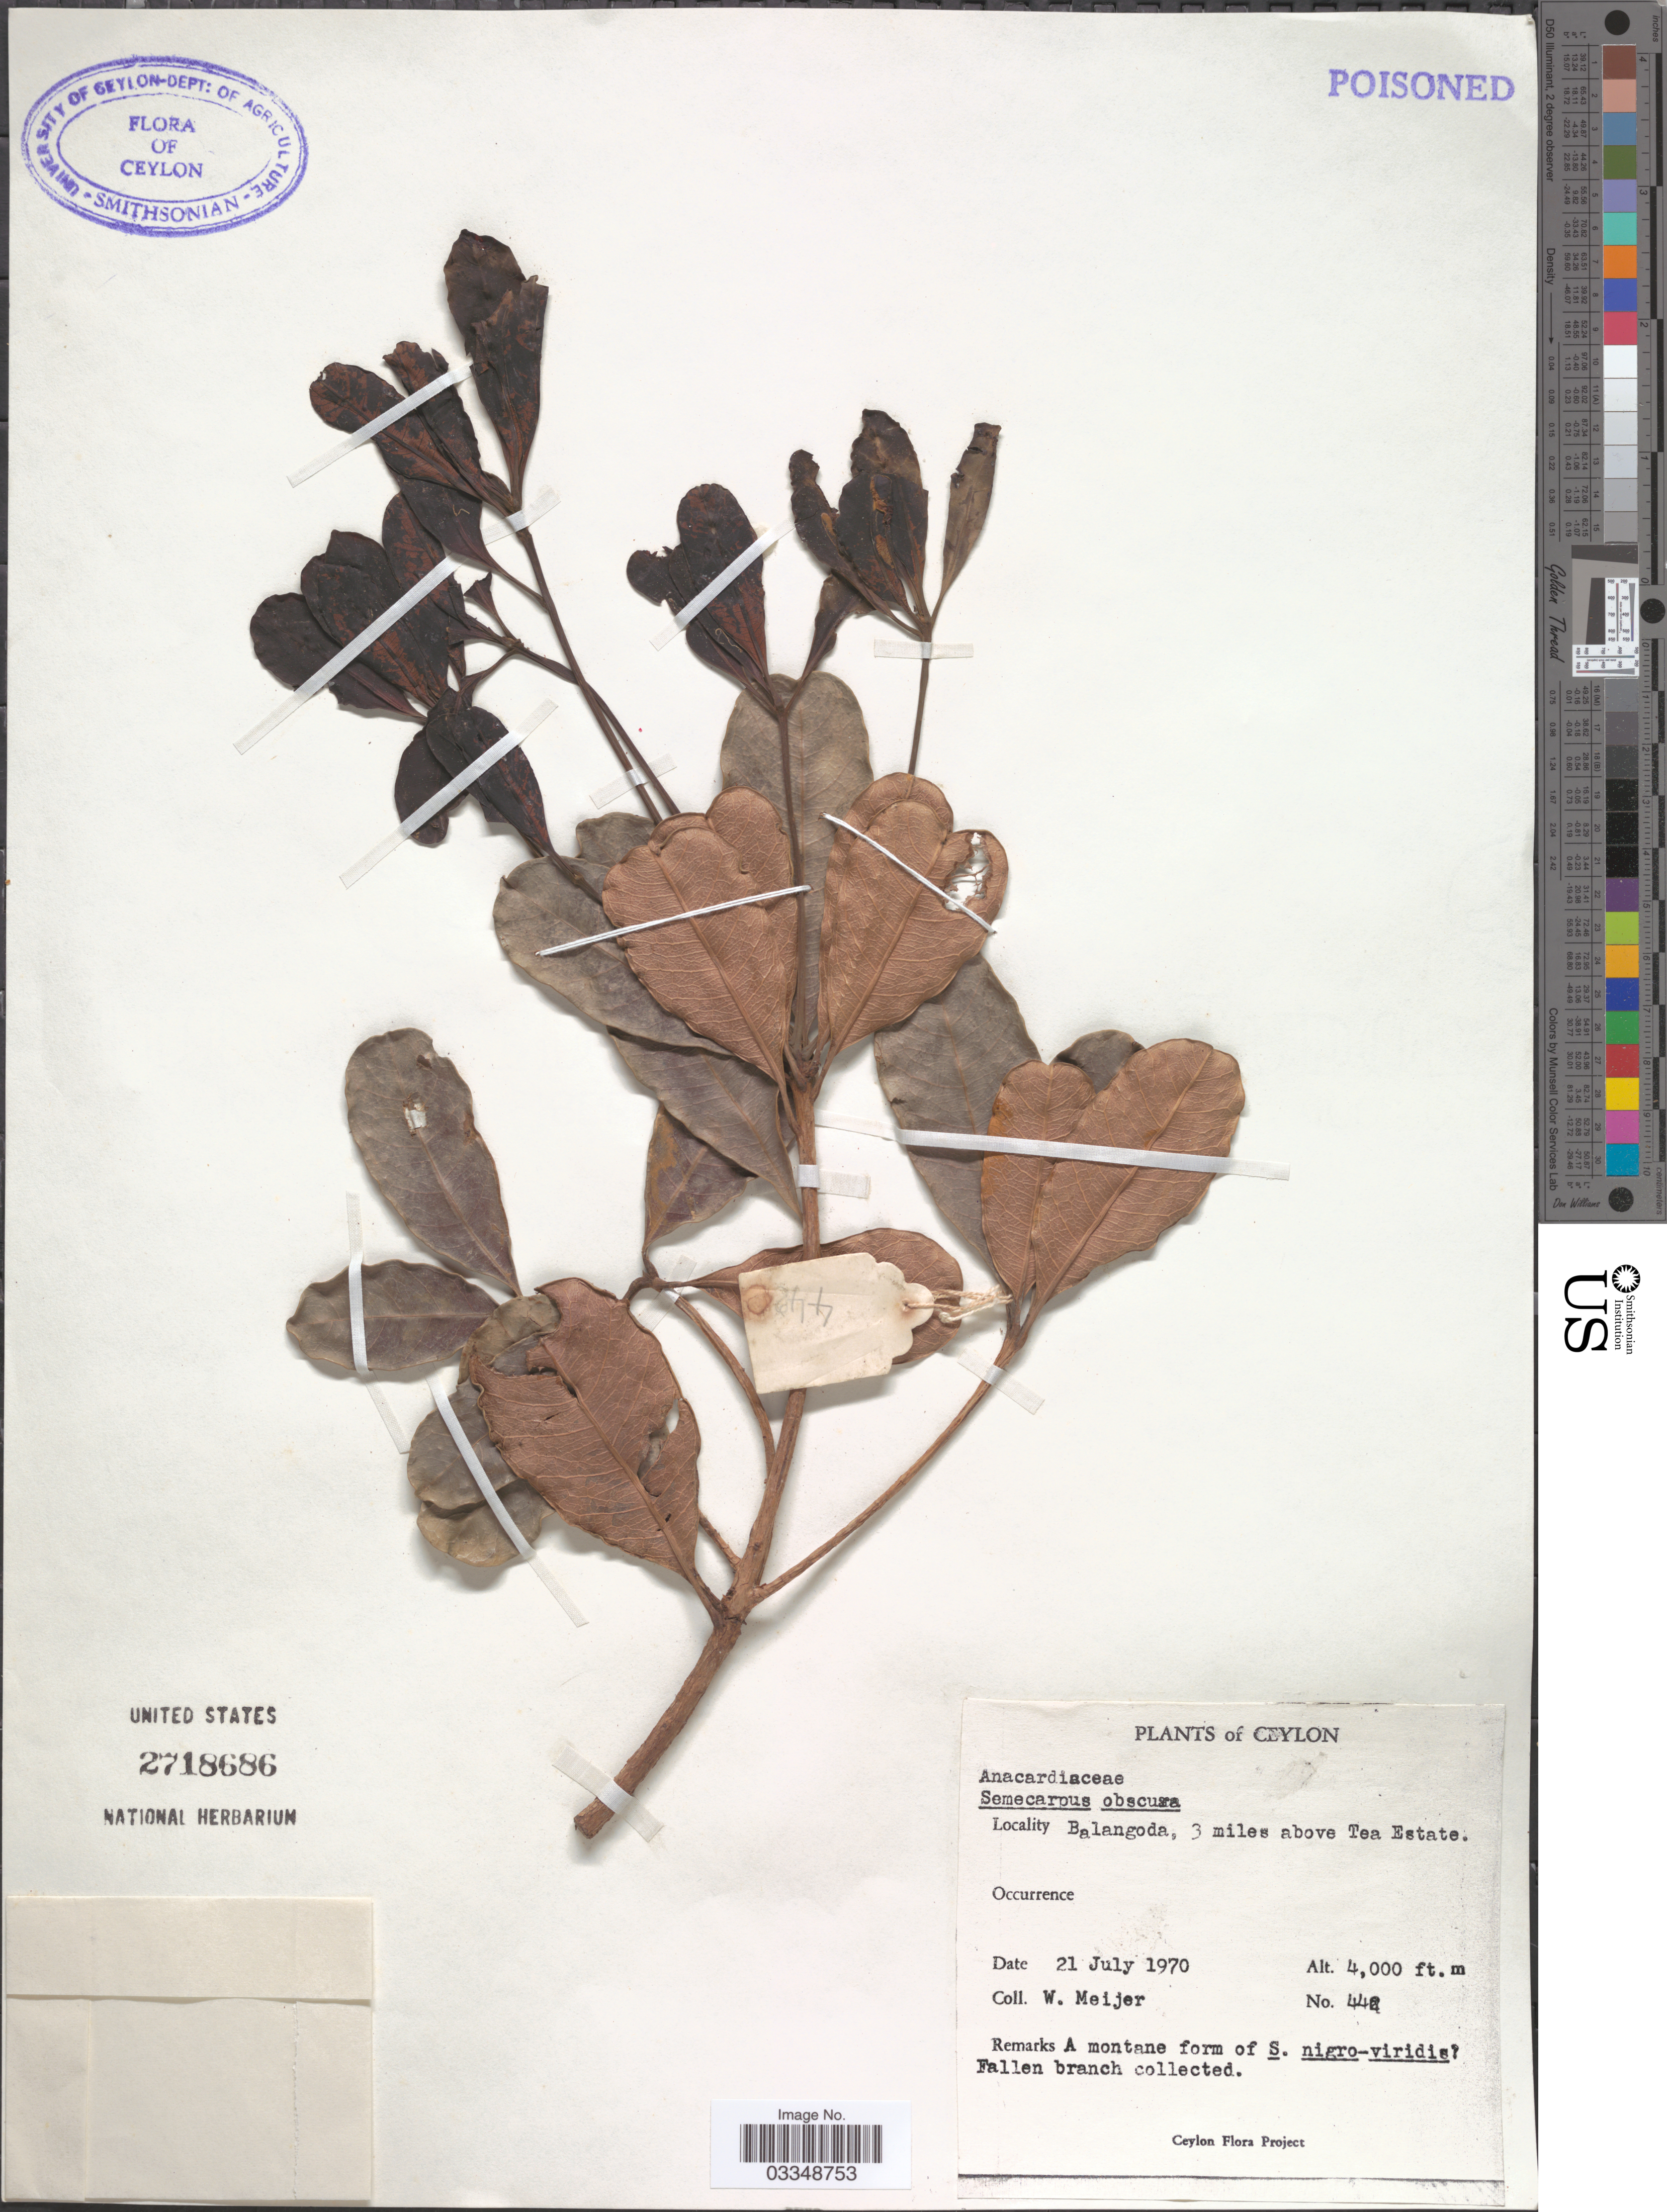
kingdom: Plantae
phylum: Tracheophyta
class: Magnoliopsida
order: Sapindales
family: Anacardiaceae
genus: Semecarpus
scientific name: Semecarpus obscurus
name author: Thwaites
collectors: W. Meijer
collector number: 442*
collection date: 1970-07-21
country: Sri Lanka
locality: Ceylon. Balangoda, 3 miles above Tea Estate.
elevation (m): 1219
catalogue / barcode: US 2718686